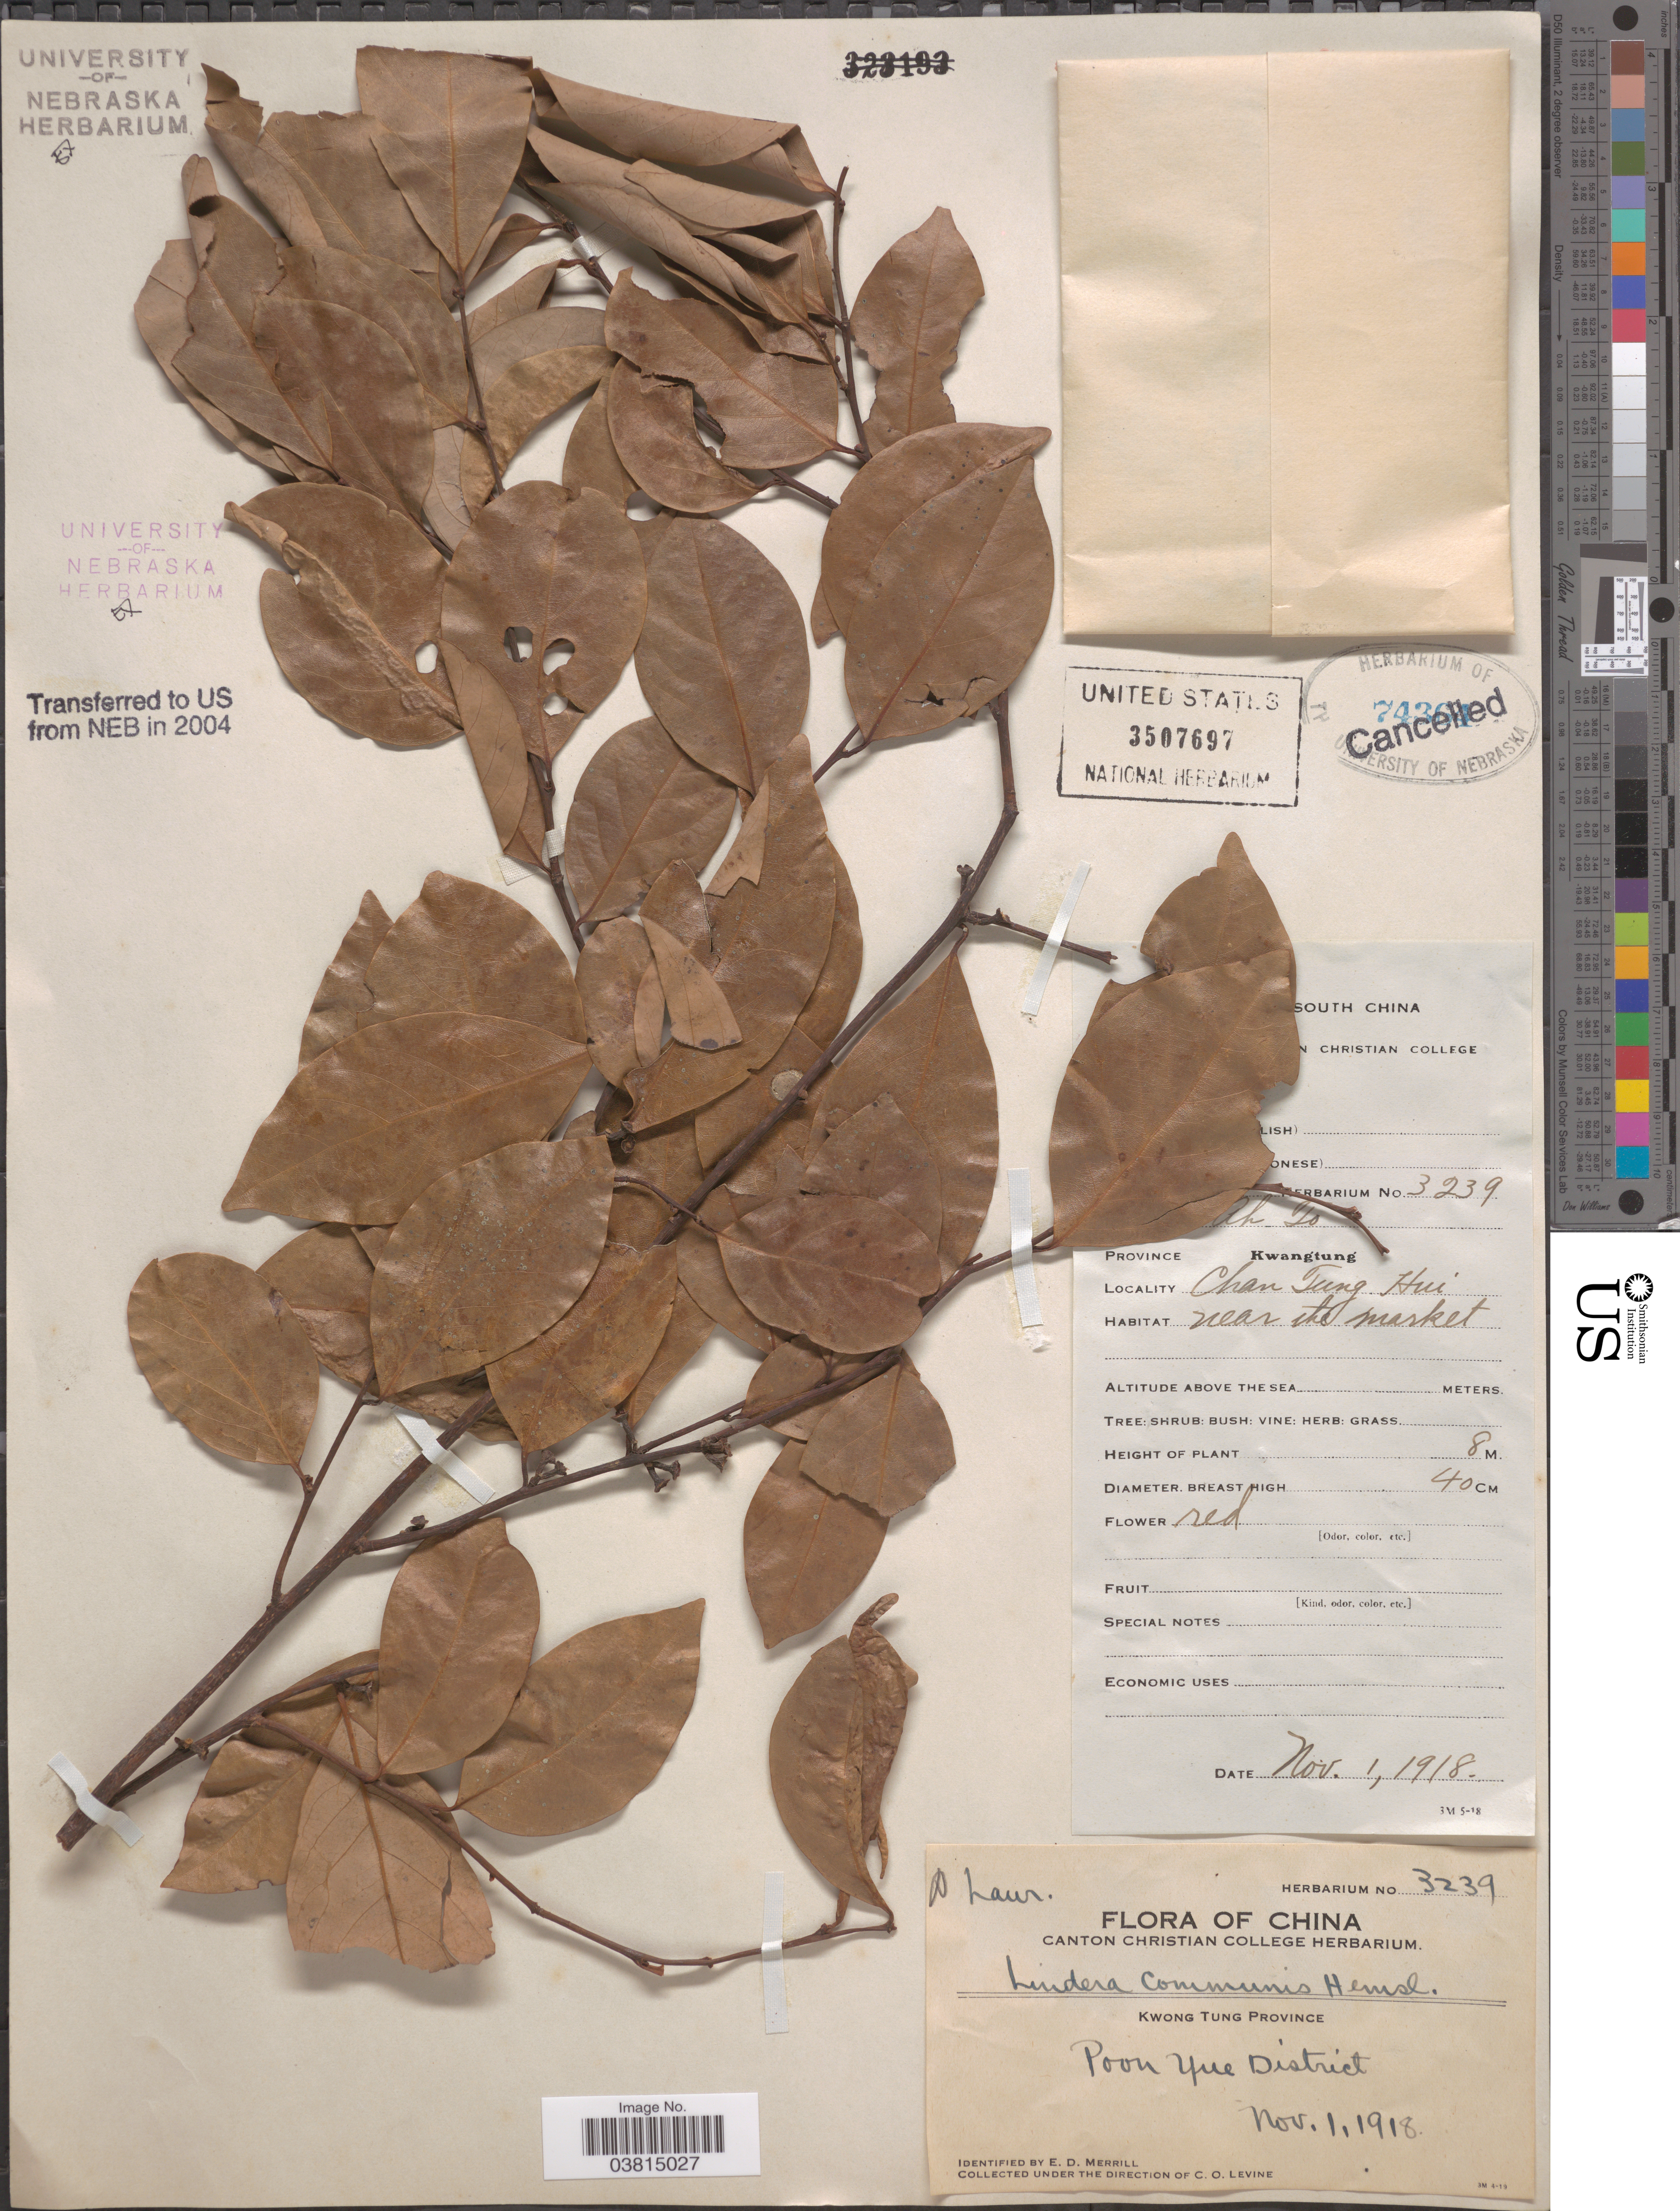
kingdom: Plantae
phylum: Tracheophyta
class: Magnoliopsida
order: Laurales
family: Lauraceae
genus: Lindera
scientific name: Lindera communis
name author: Hemsl.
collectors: C. O. Levine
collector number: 3239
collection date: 1918-11-01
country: China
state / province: Guangdong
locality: South China. Province Kwangtung. Chan Tung Hui. Kwong Tung Province. Poon Yue District.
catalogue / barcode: US 3507697